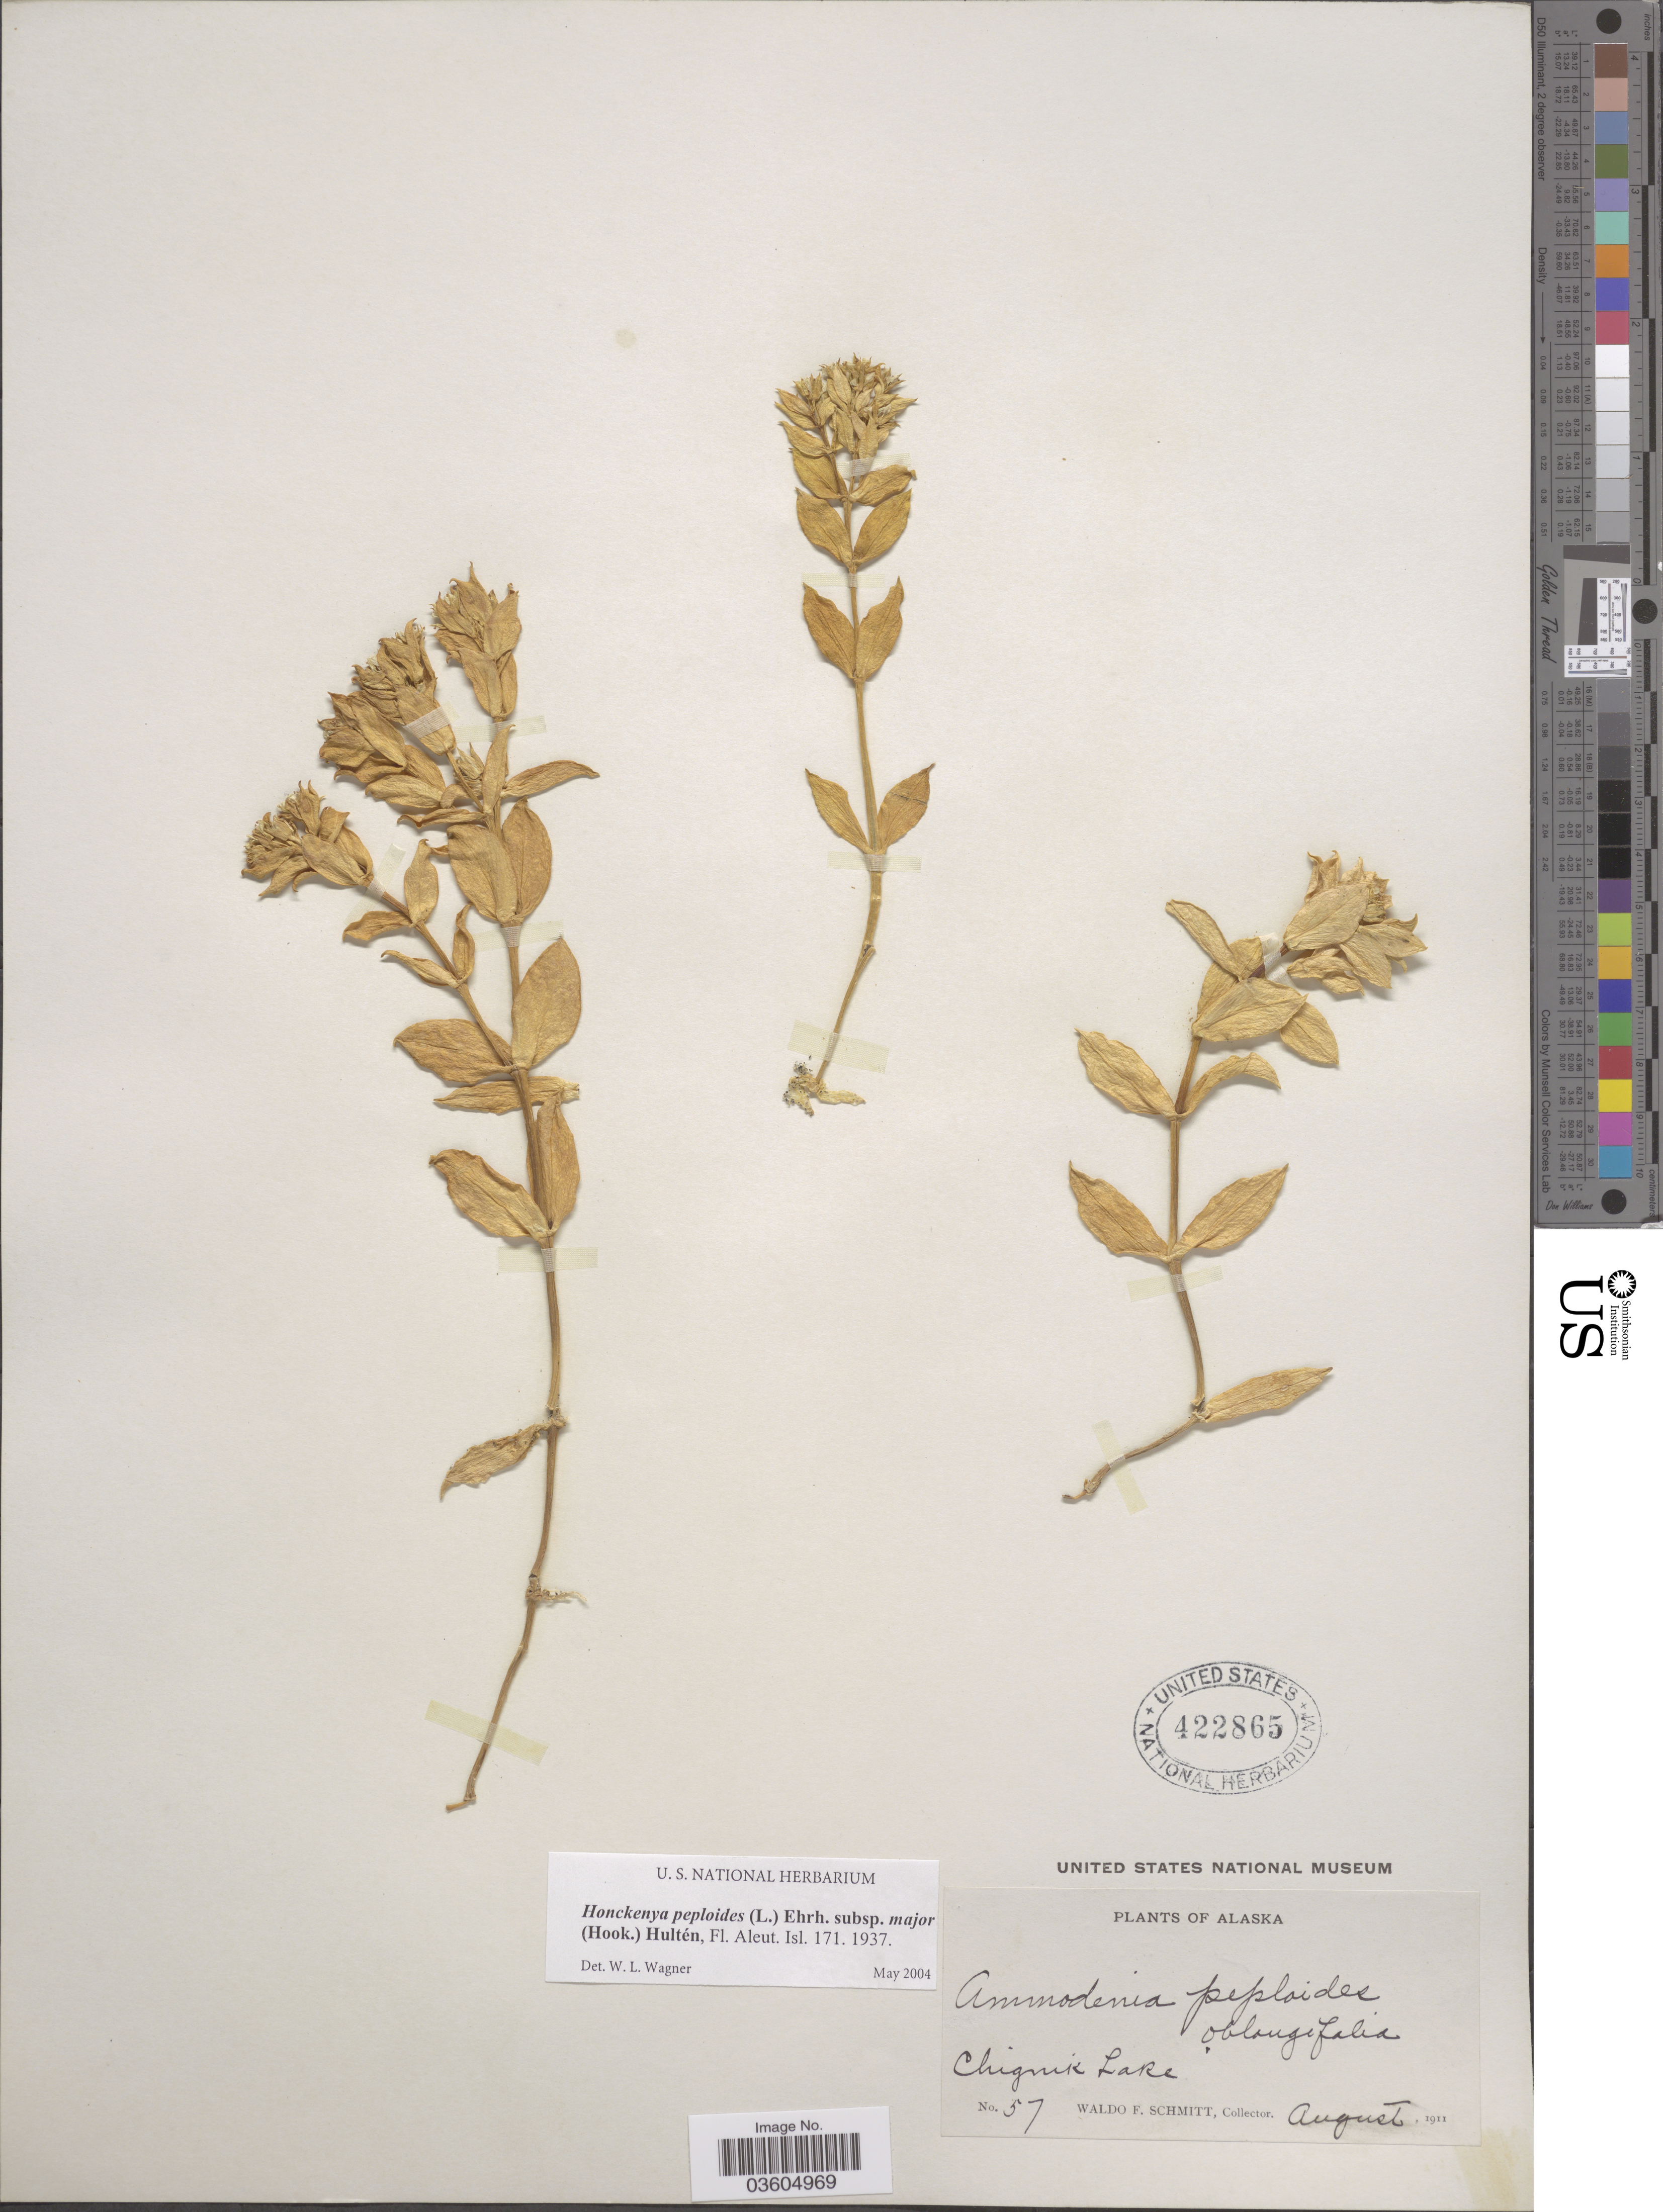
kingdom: Plantae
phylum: Tracheophyta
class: Magnoliopsida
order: Caryophyllales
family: Caryophyllaceae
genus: Honckenya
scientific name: Honckenya peploides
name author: (L.) Ehrh.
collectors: W. F. Schmitt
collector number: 57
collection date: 1911-08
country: United States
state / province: Alaska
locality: Chignik Lake.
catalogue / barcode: US 422865